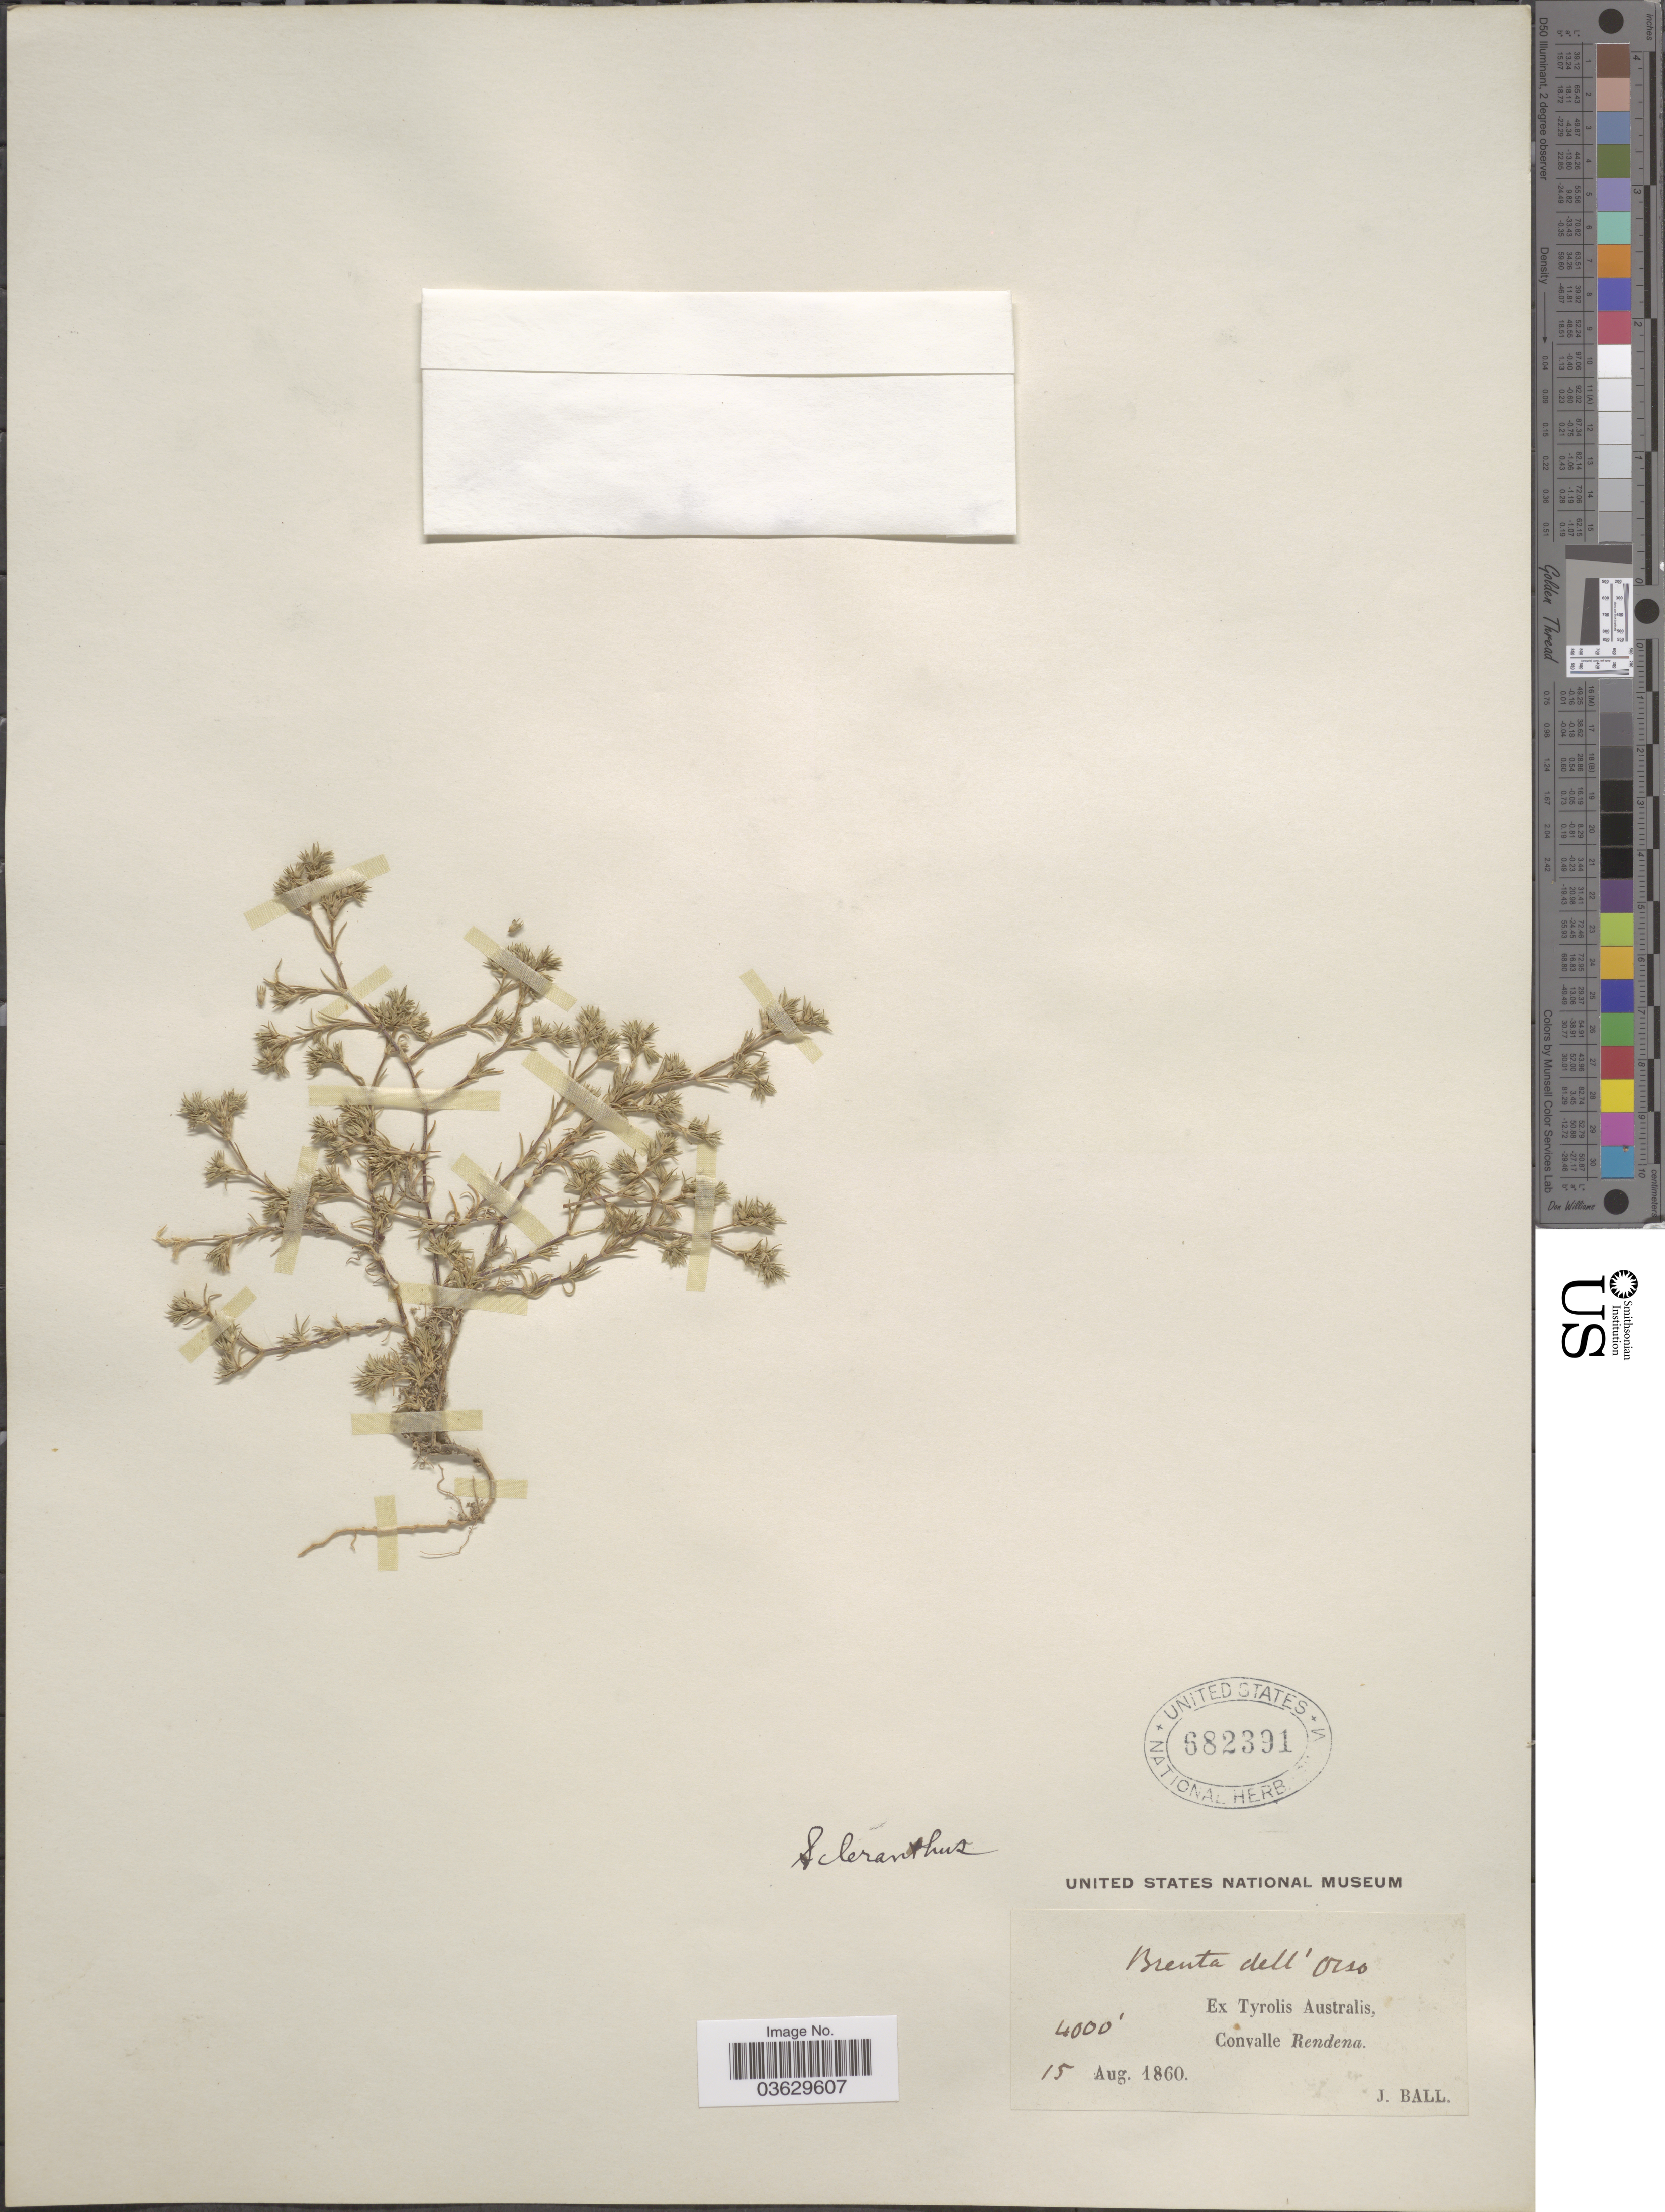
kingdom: Plantae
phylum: Tracheophyta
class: Magnoliopsida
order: Caryophyllales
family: Caryophyllaceae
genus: Scleranthus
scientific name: Scleranthus sp.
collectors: J. Ball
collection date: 1860-08-15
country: Italy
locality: Brenta dell' Orso. Ex Tyrolis Australis, Convalle Rendena.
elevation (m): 1219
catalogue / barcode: US 682391